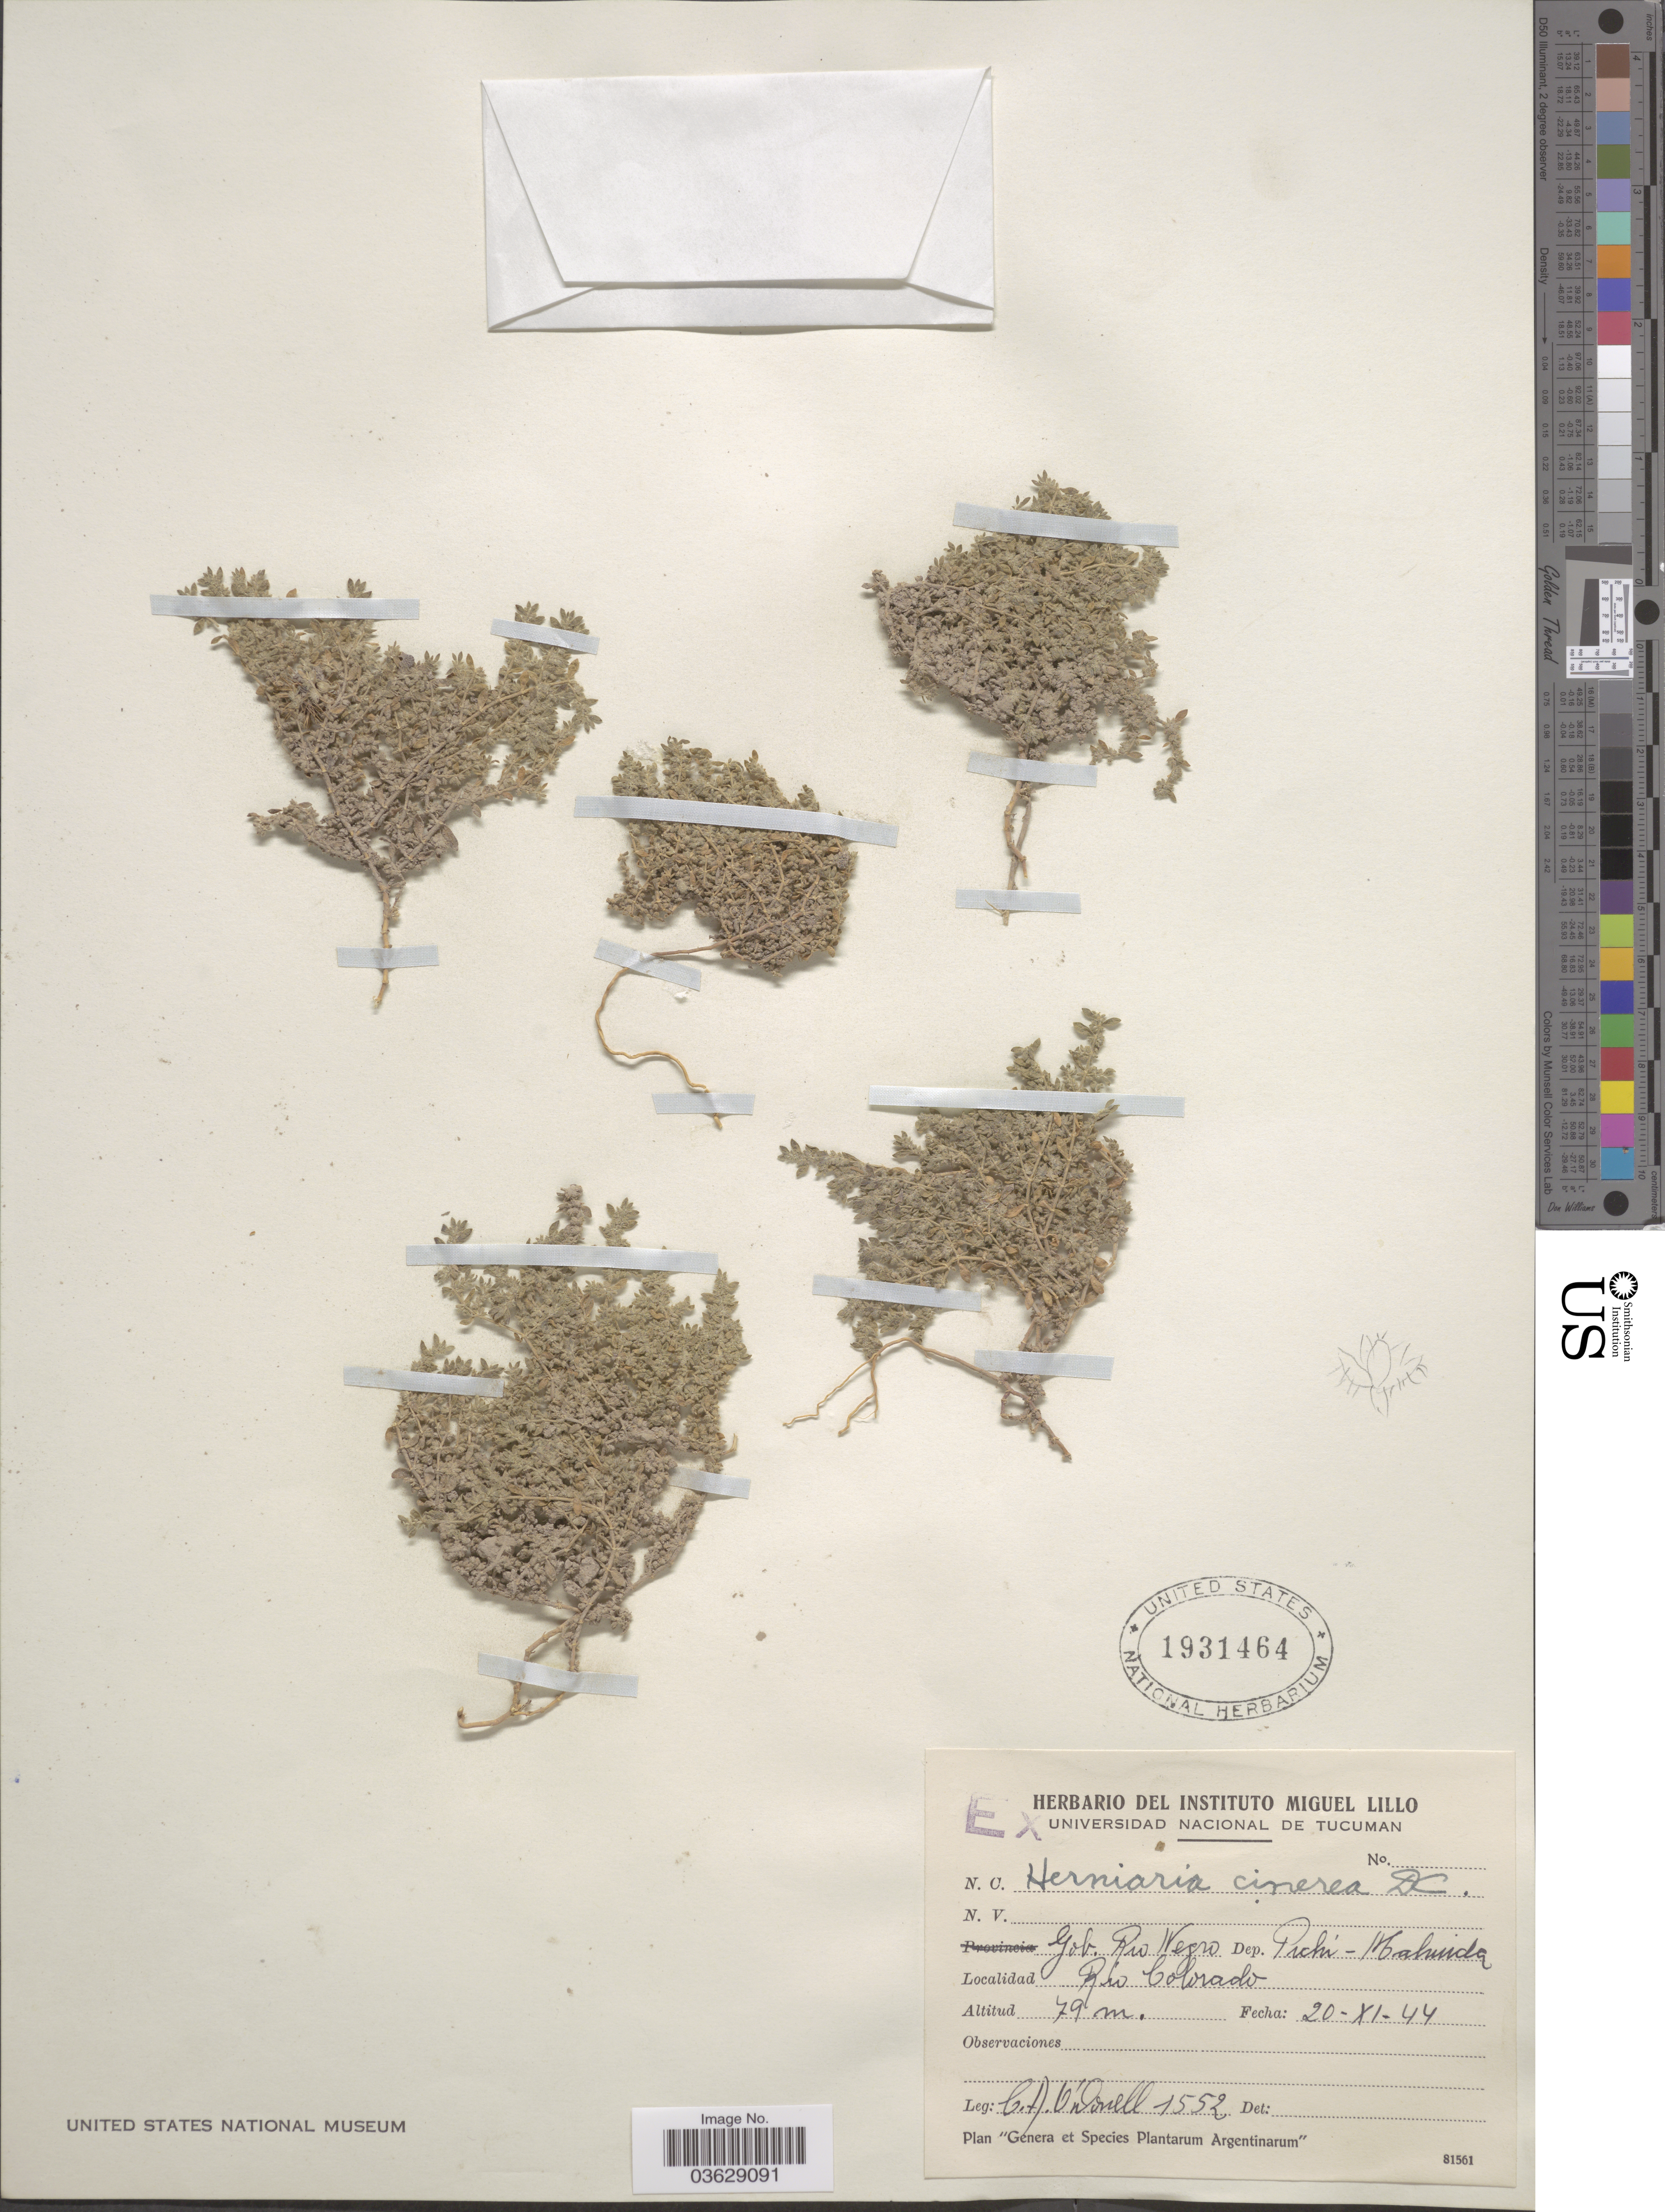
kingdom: Plantae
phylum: Tracheophyta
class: Magnoliopsida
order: Caryophyllales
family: Caryophyllaceae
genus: Herniaria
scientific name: Herniaria cinerea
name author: DC.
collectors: C. A. O'Donell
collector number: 1552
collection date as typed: Transcribed d/m/y: 20/11/44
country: Argentina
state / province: Rio Negro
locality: Gob. Rio Negro. Dep. Pichi-Rahuida. Riv Colorado.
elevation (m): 79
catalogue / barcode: US 1931464